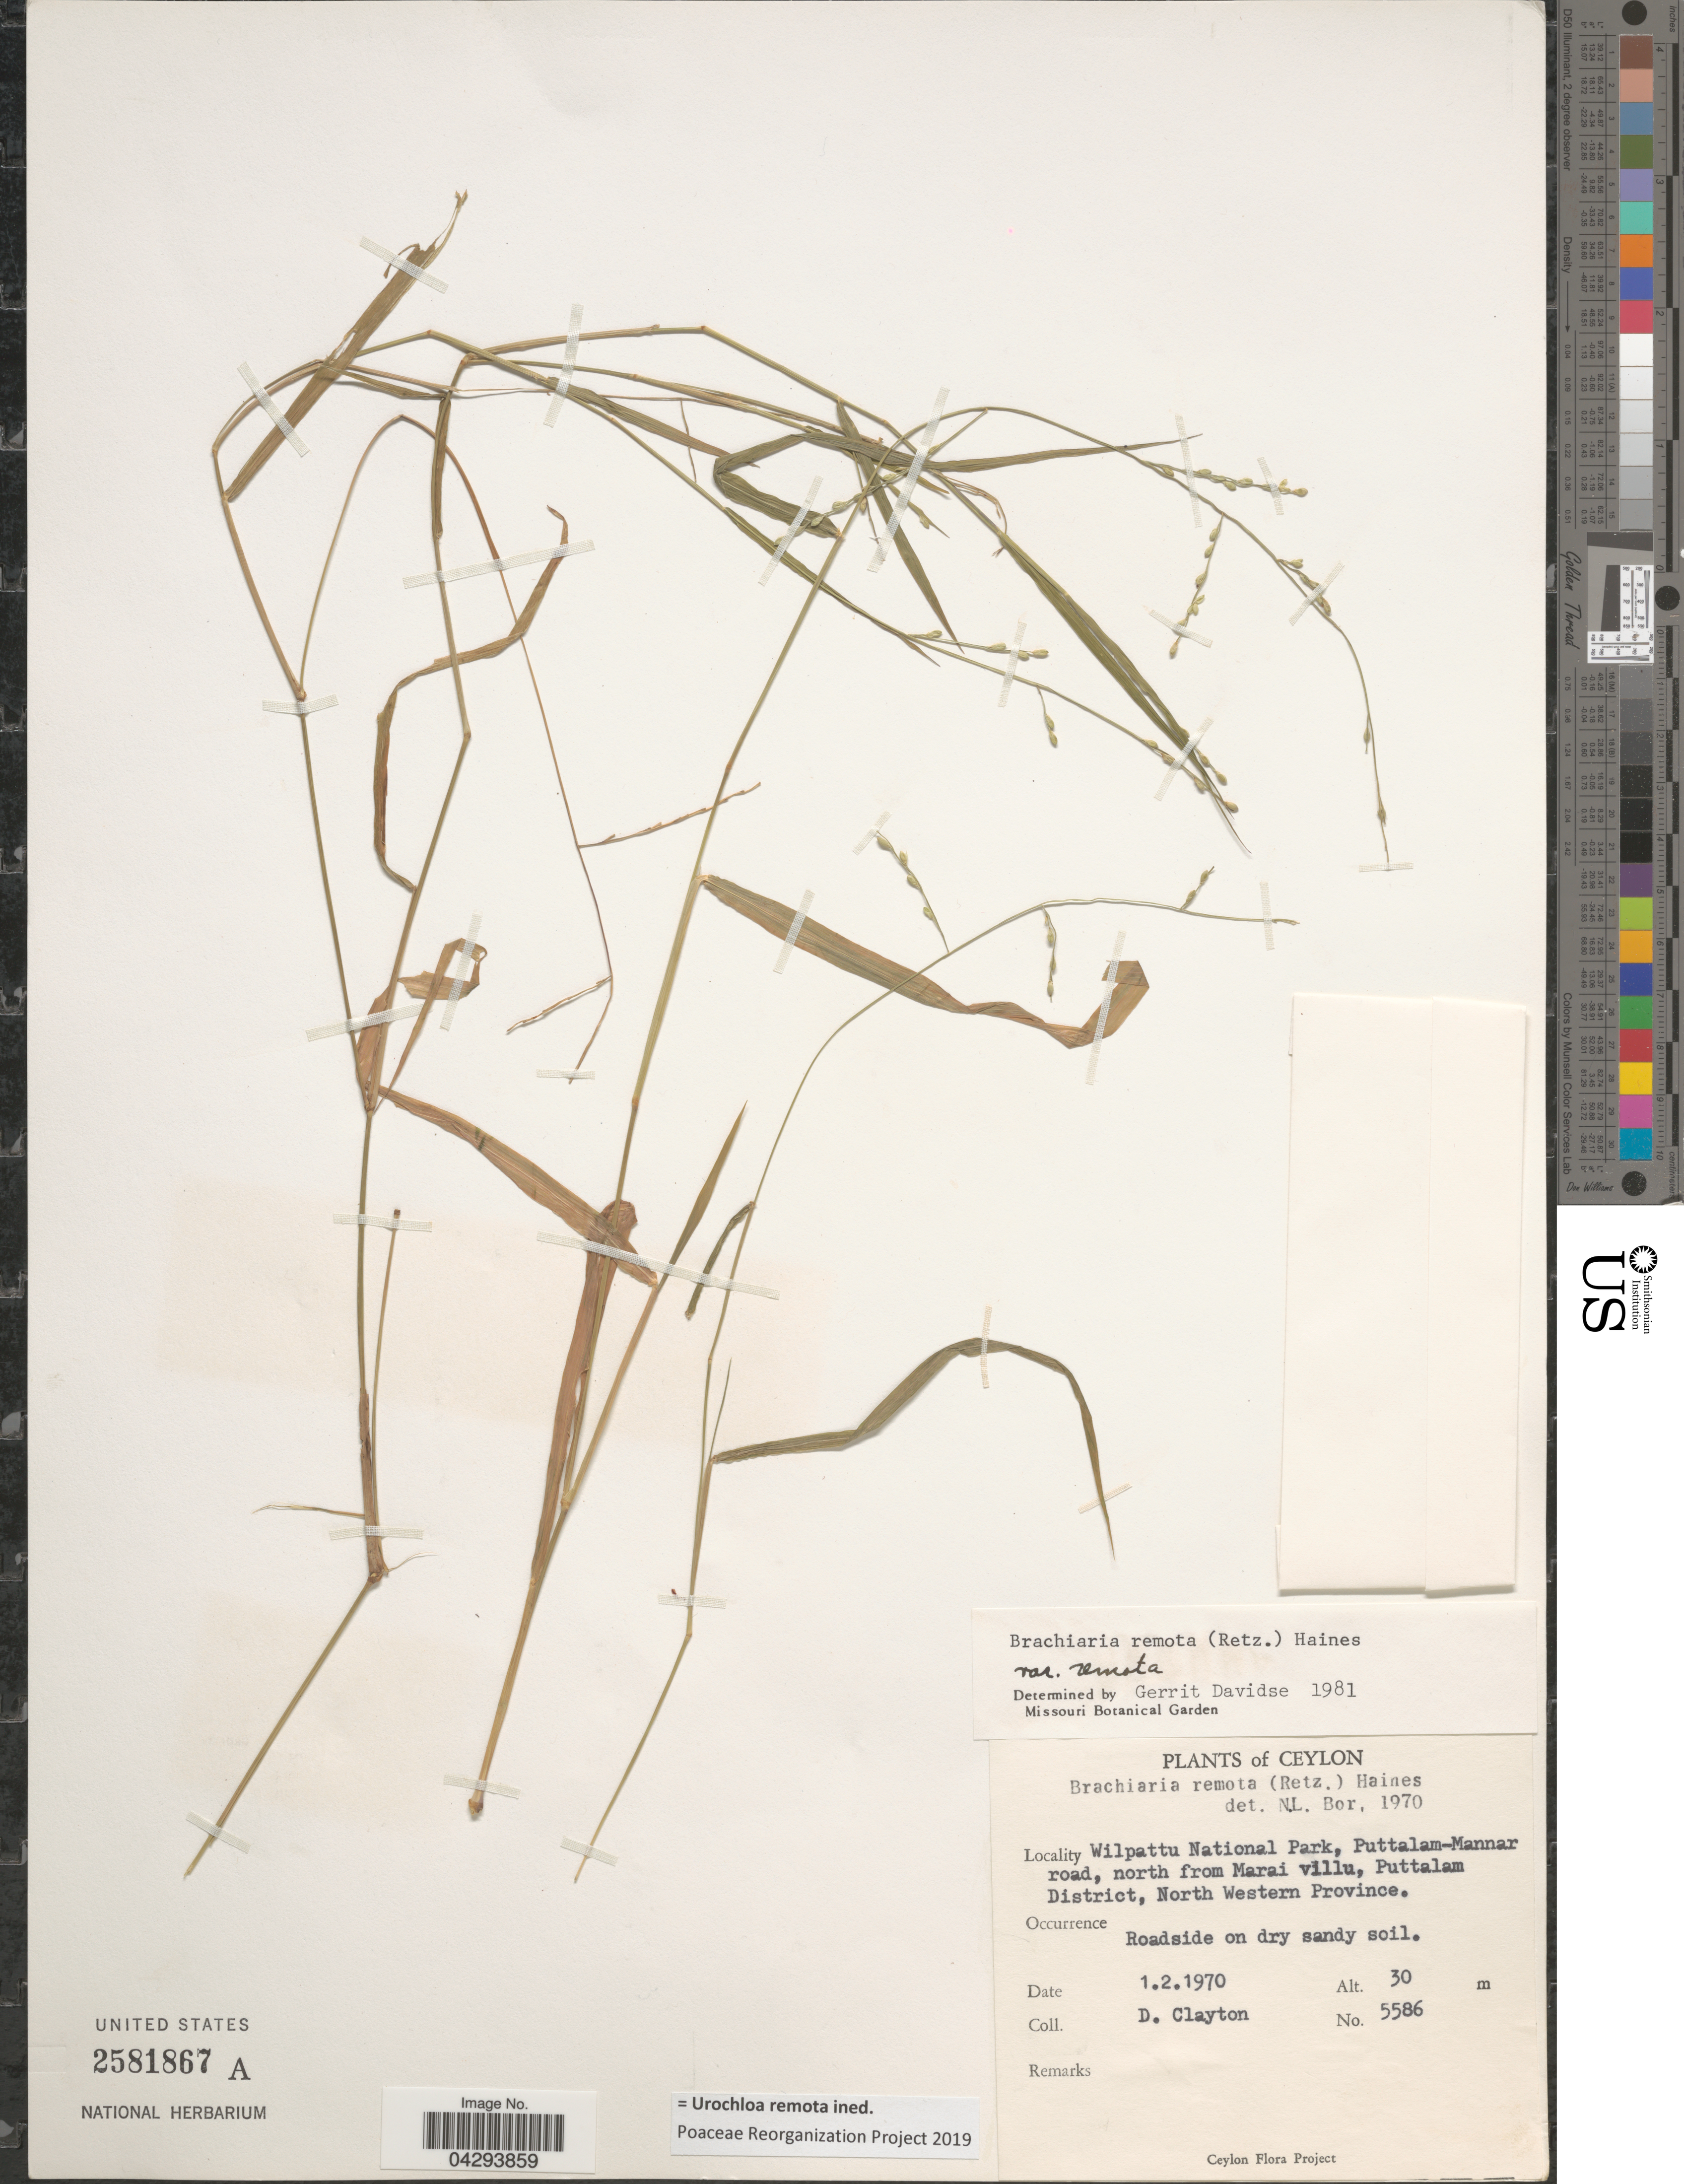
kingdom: Plantae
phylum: Tracheophyta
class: Liliopsida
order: Poales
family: Poaceae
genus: Urochloa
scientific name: Urochloa remota ined.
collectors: D. Clayton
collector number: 5586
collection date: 1970-02-01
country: Sri Lanka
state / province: North Western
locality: Ceylon. Wilpattu National Park, Puttalam-Mannar road, north from Marai villu, Puttalam District.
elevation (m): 30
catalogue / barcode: US 2581867A